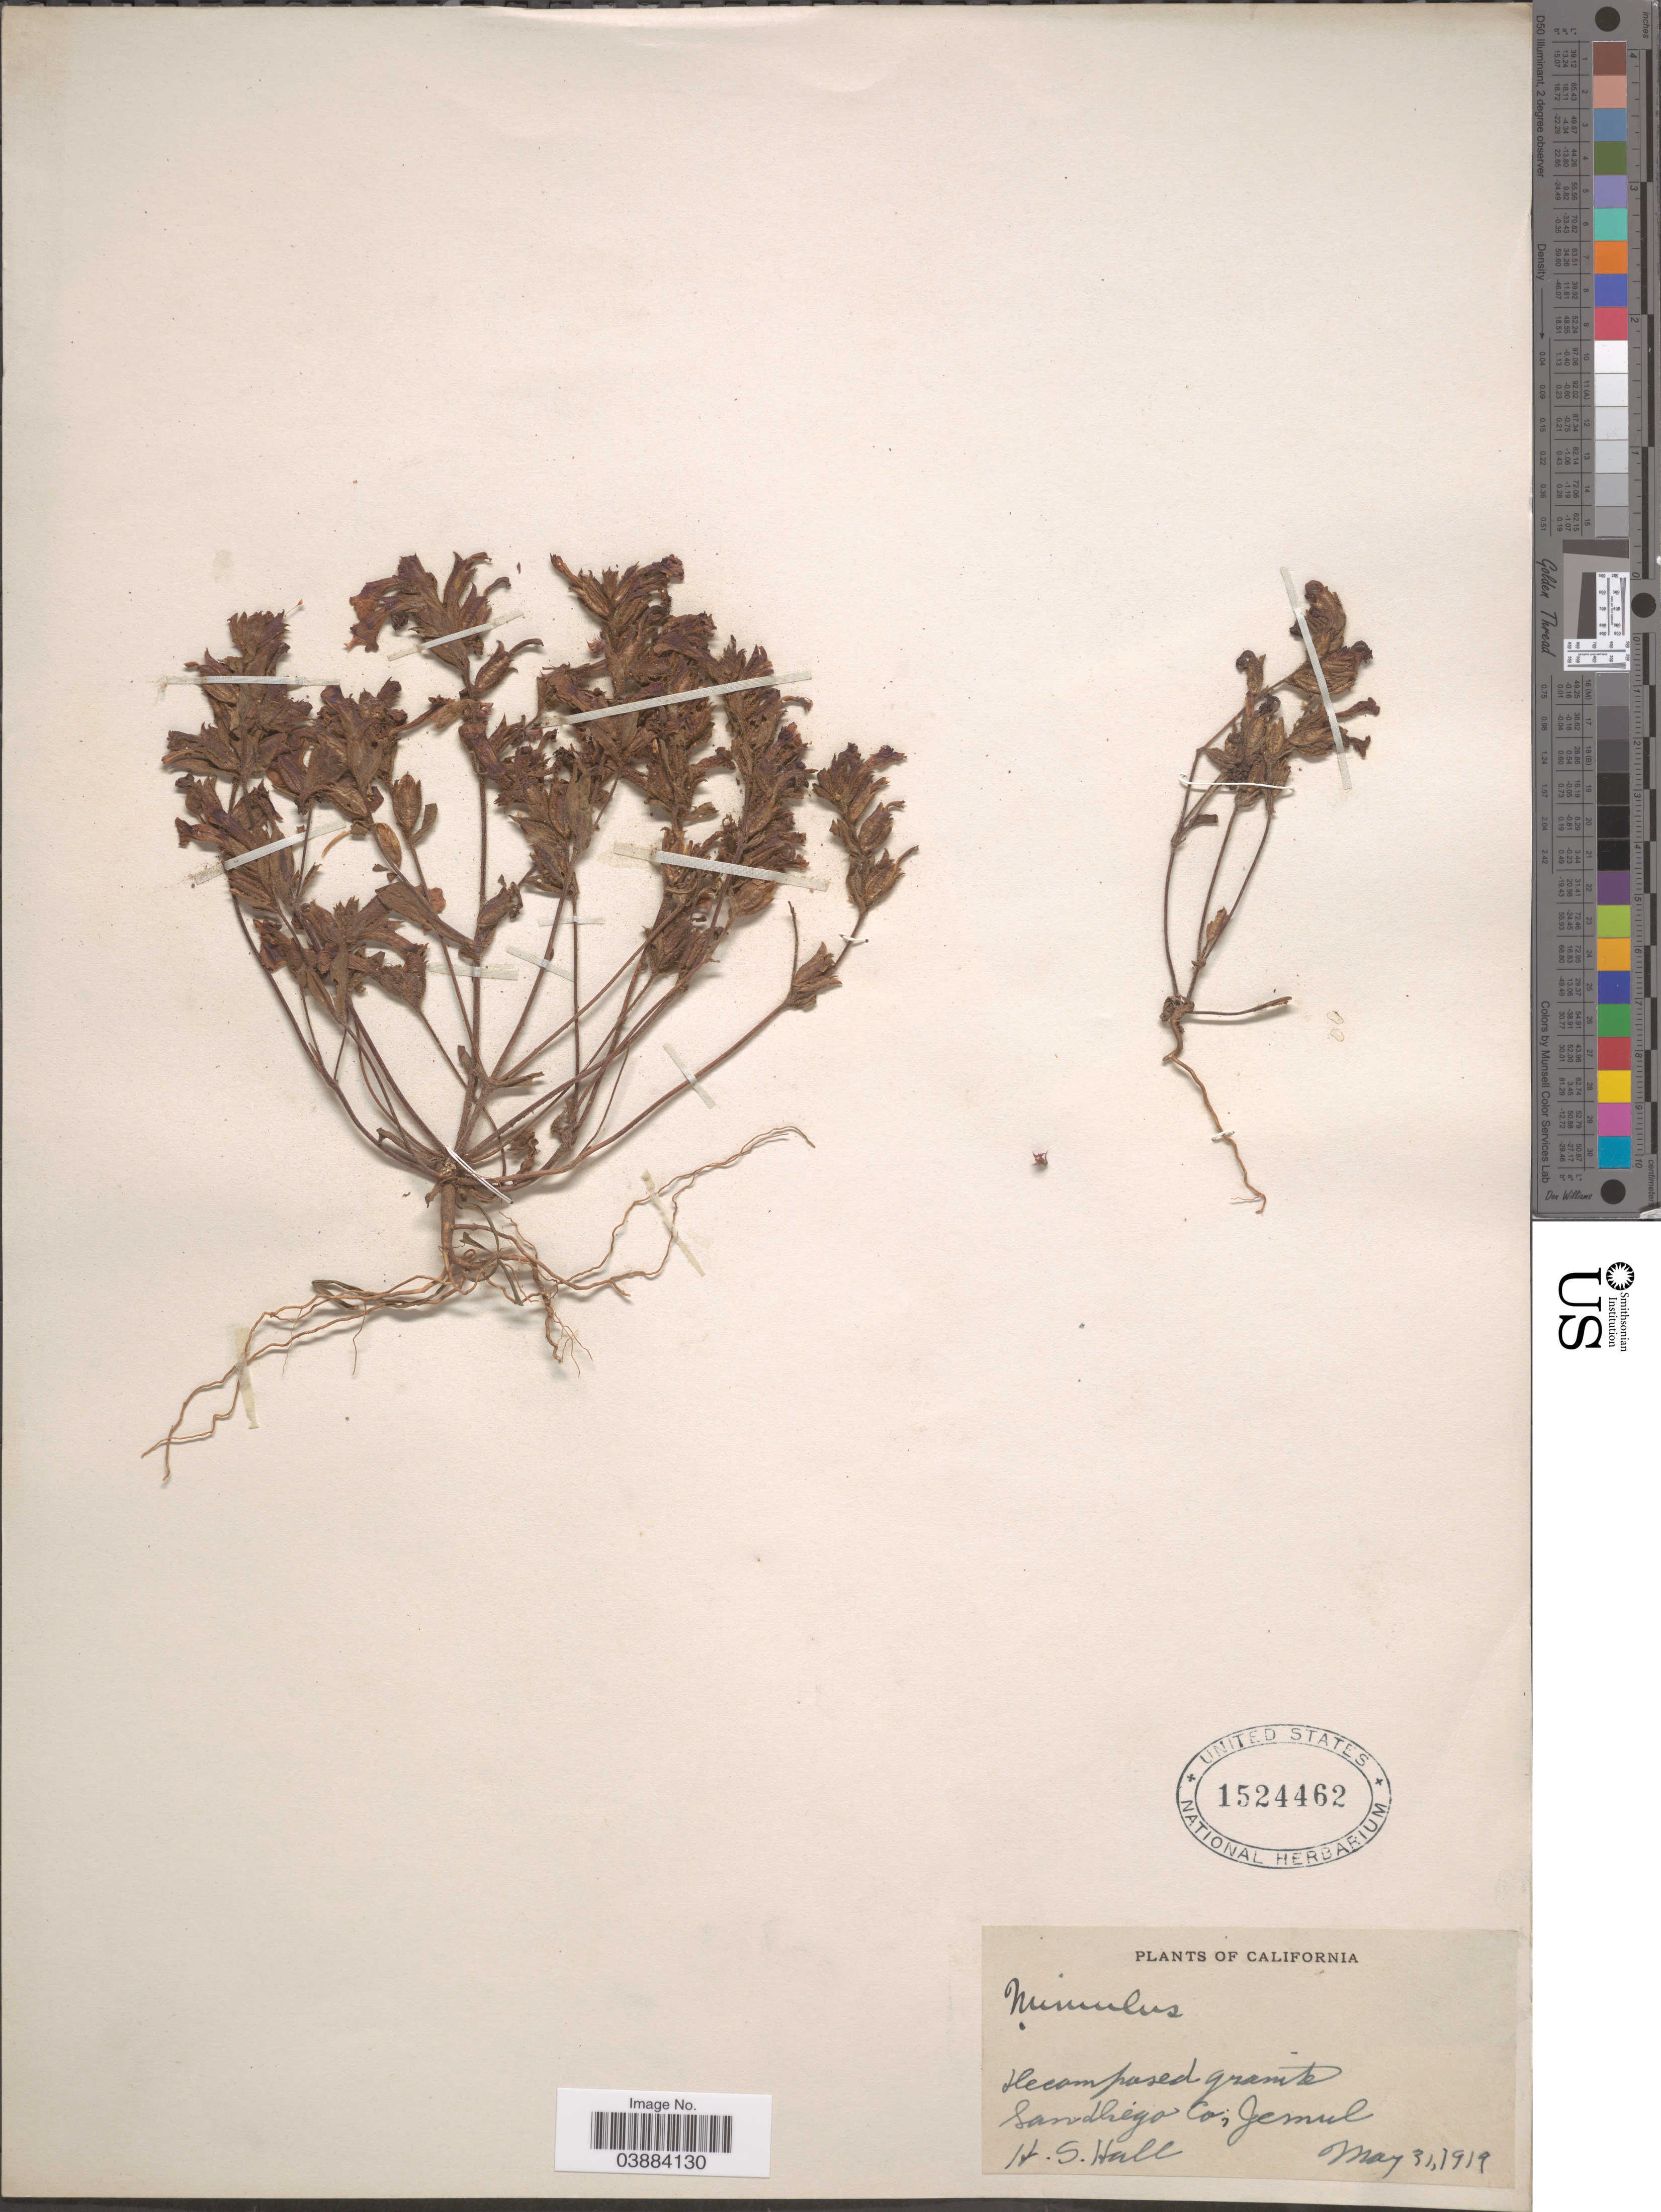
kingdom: Plantae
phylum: Tracheophyta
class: Magnoliopsida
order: Lamiales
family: Phrymaceae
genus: Eunanus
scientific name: Eunanus sp.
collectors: H. Hall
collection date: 1919-05-31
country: United States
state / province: California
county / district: San Diego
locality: San Diego Co., Jemul.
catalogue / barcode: US 1524462